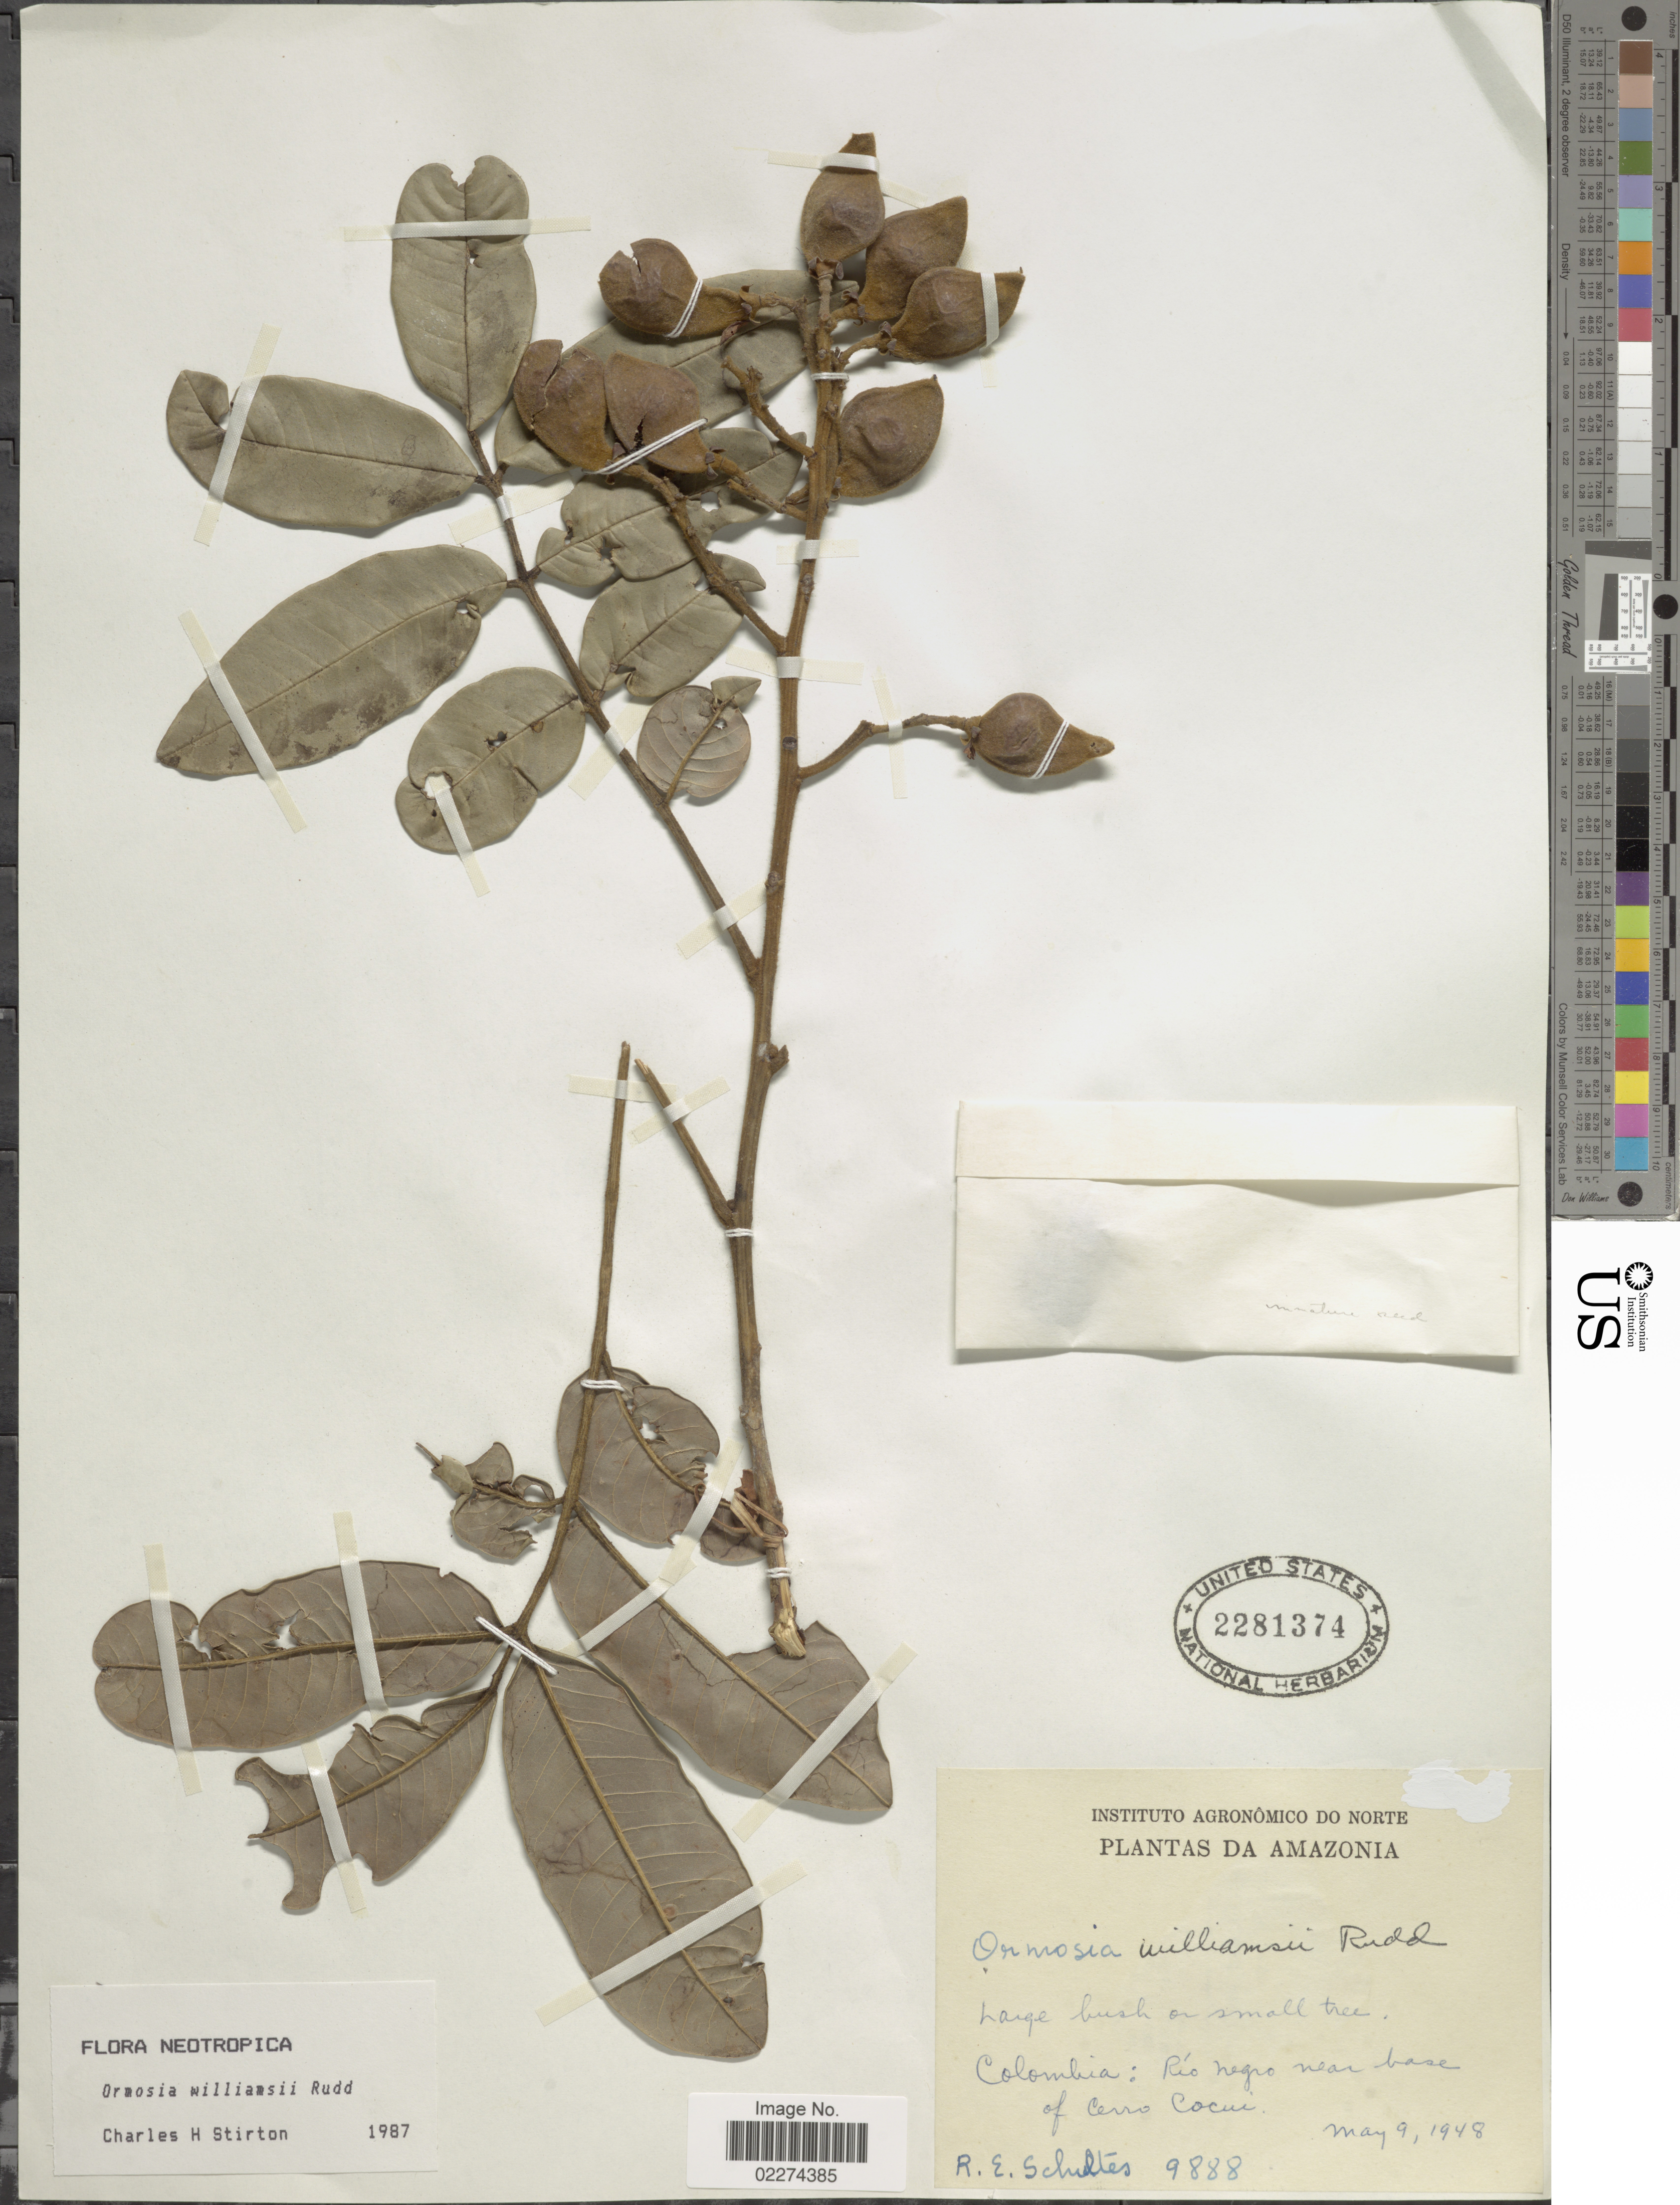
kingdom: Plantae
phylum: Tracheophyta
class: Magnoliopsida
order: Fabales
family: Fabaceae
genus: Ormosia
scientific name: Ormosia williamsii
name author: Rudd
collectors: R. E. Schultes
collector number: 9888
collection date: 1948-05-09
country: Colombia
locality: Colombia: Rio Negro near base of Cerro Cocui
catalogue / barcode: US 2281374